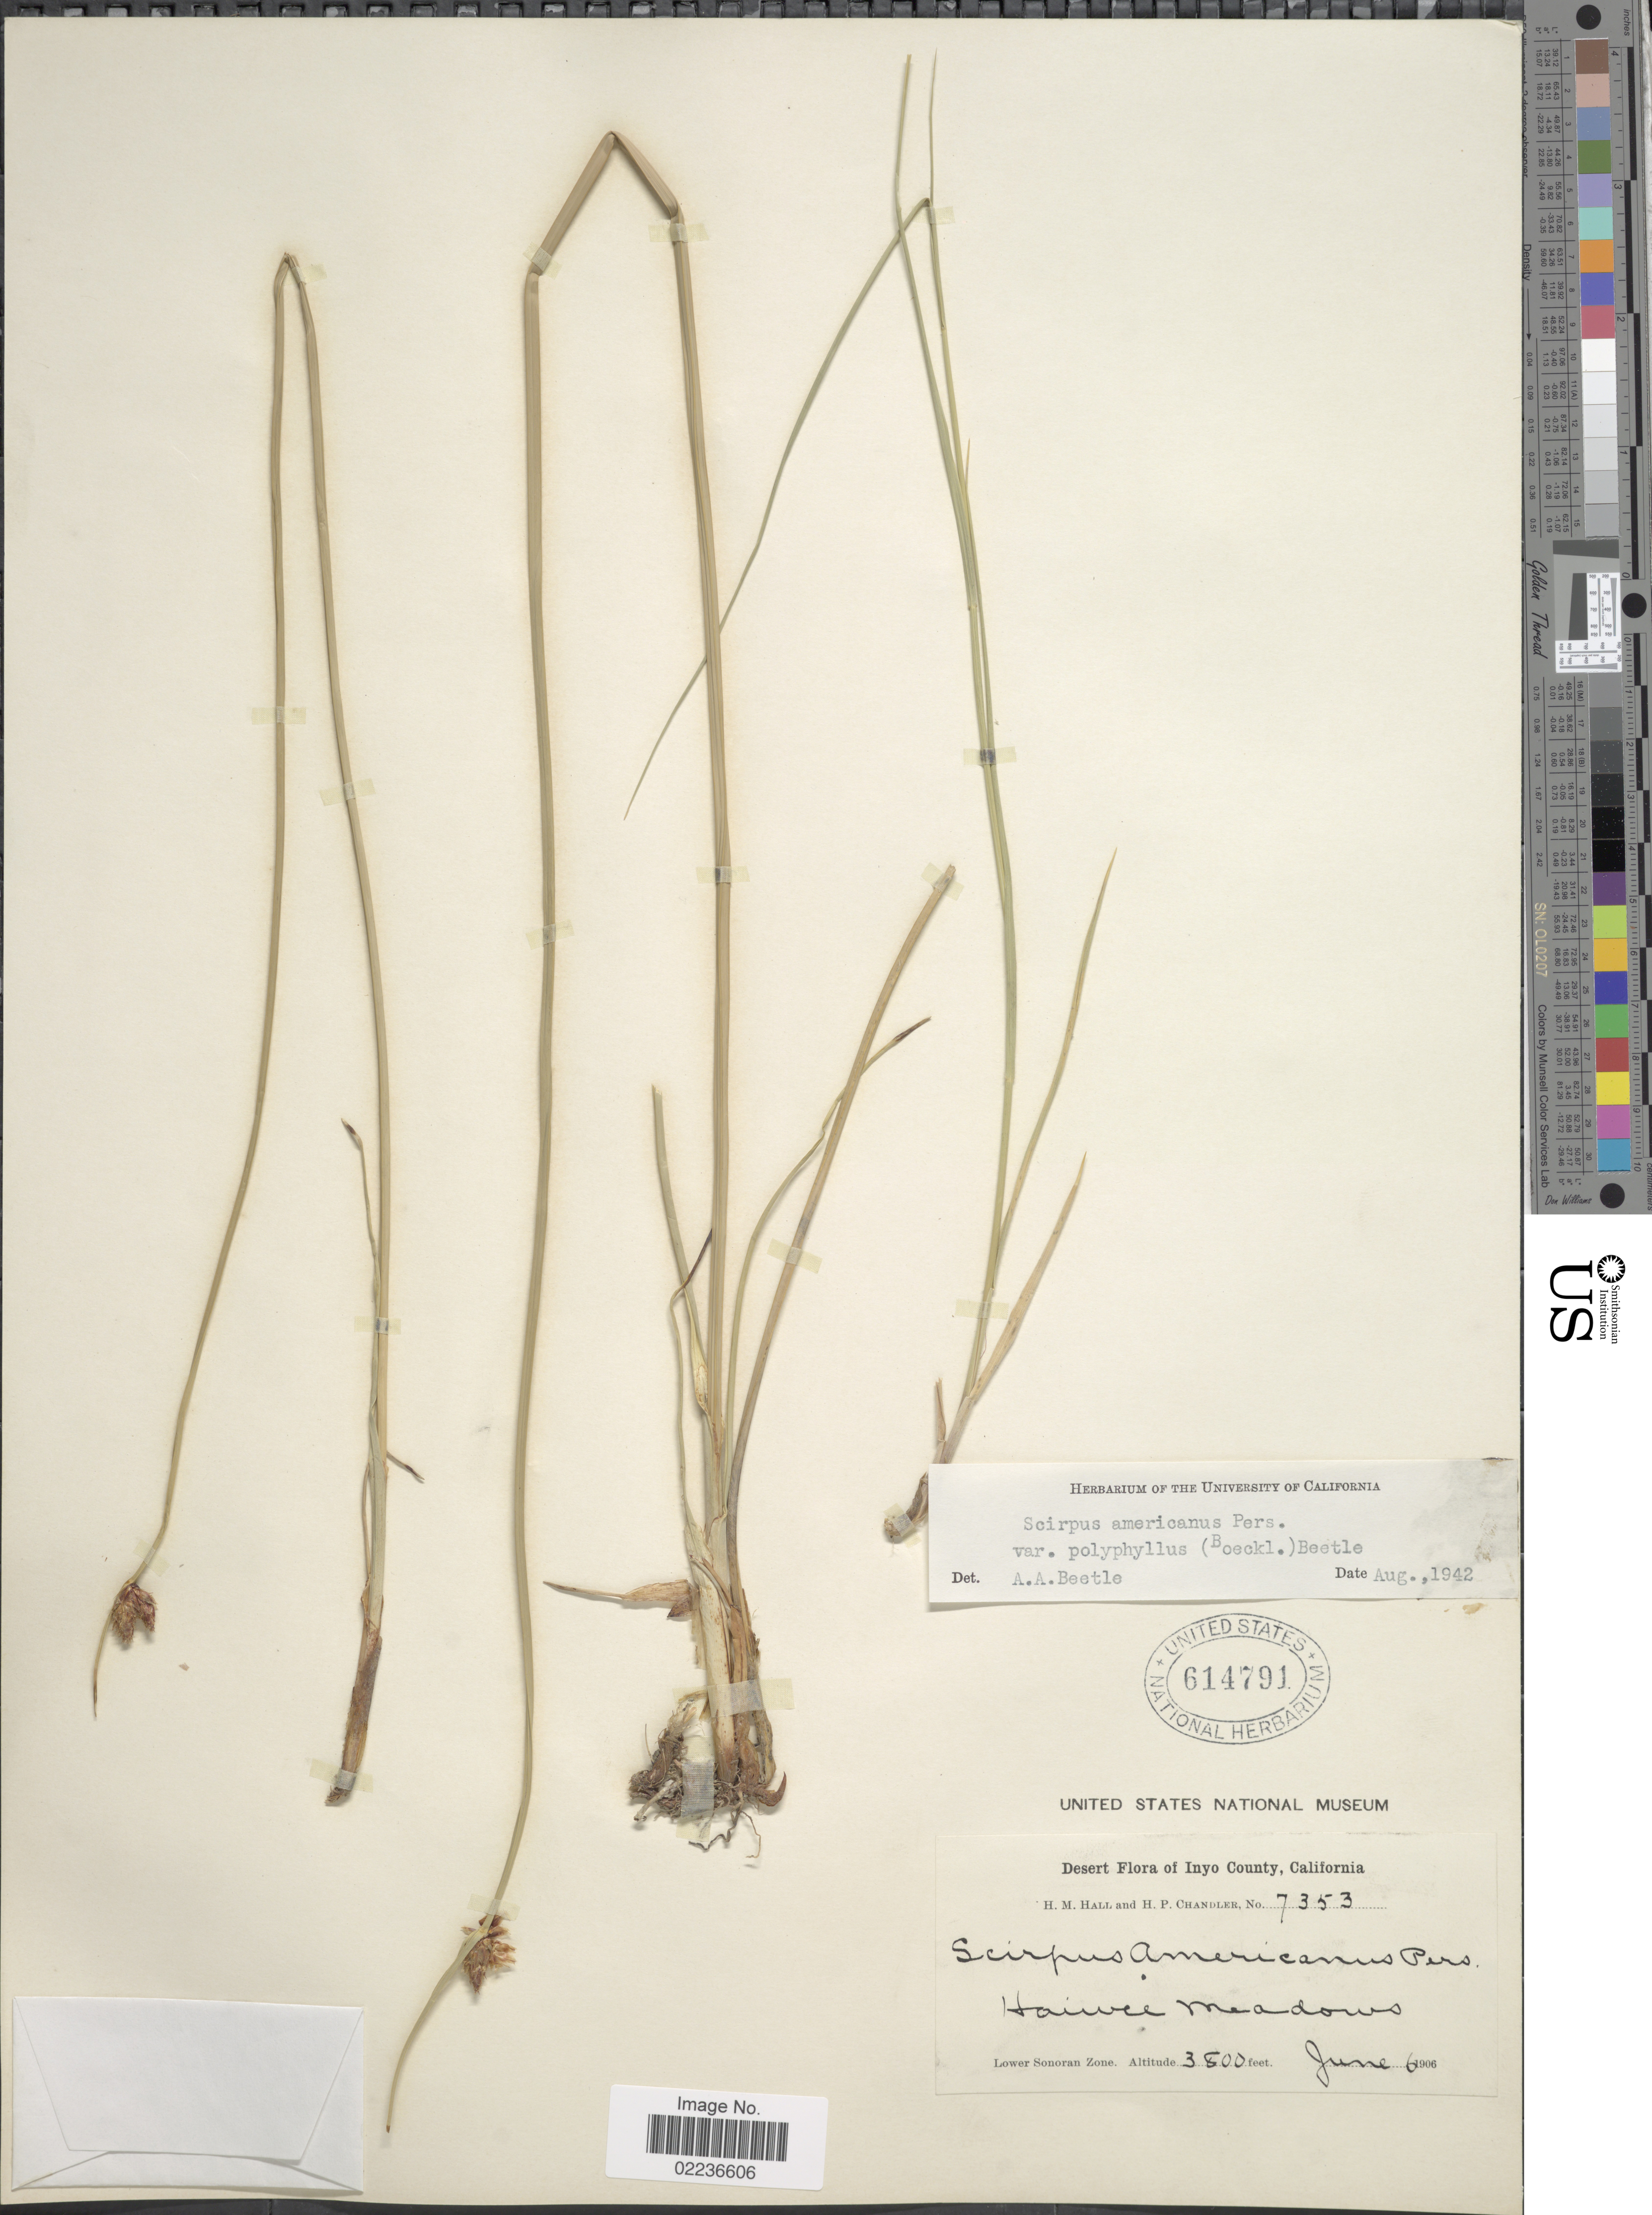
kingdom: Plantae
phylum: Tracheophyta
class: Liliopsida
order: Poales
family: Cyperaceae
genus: Schoenoplectus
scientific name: Schoenoplectus pungens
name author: (Vahl) Palla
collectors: H. M. Hall & H. Chandler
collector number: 7353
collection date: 1906-06-06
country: United States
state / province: California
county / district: Inyo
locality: Desert of Inyo County, Haiwee meadows, Lower Zonoran Zone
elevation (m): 1158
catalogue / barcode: US 614791